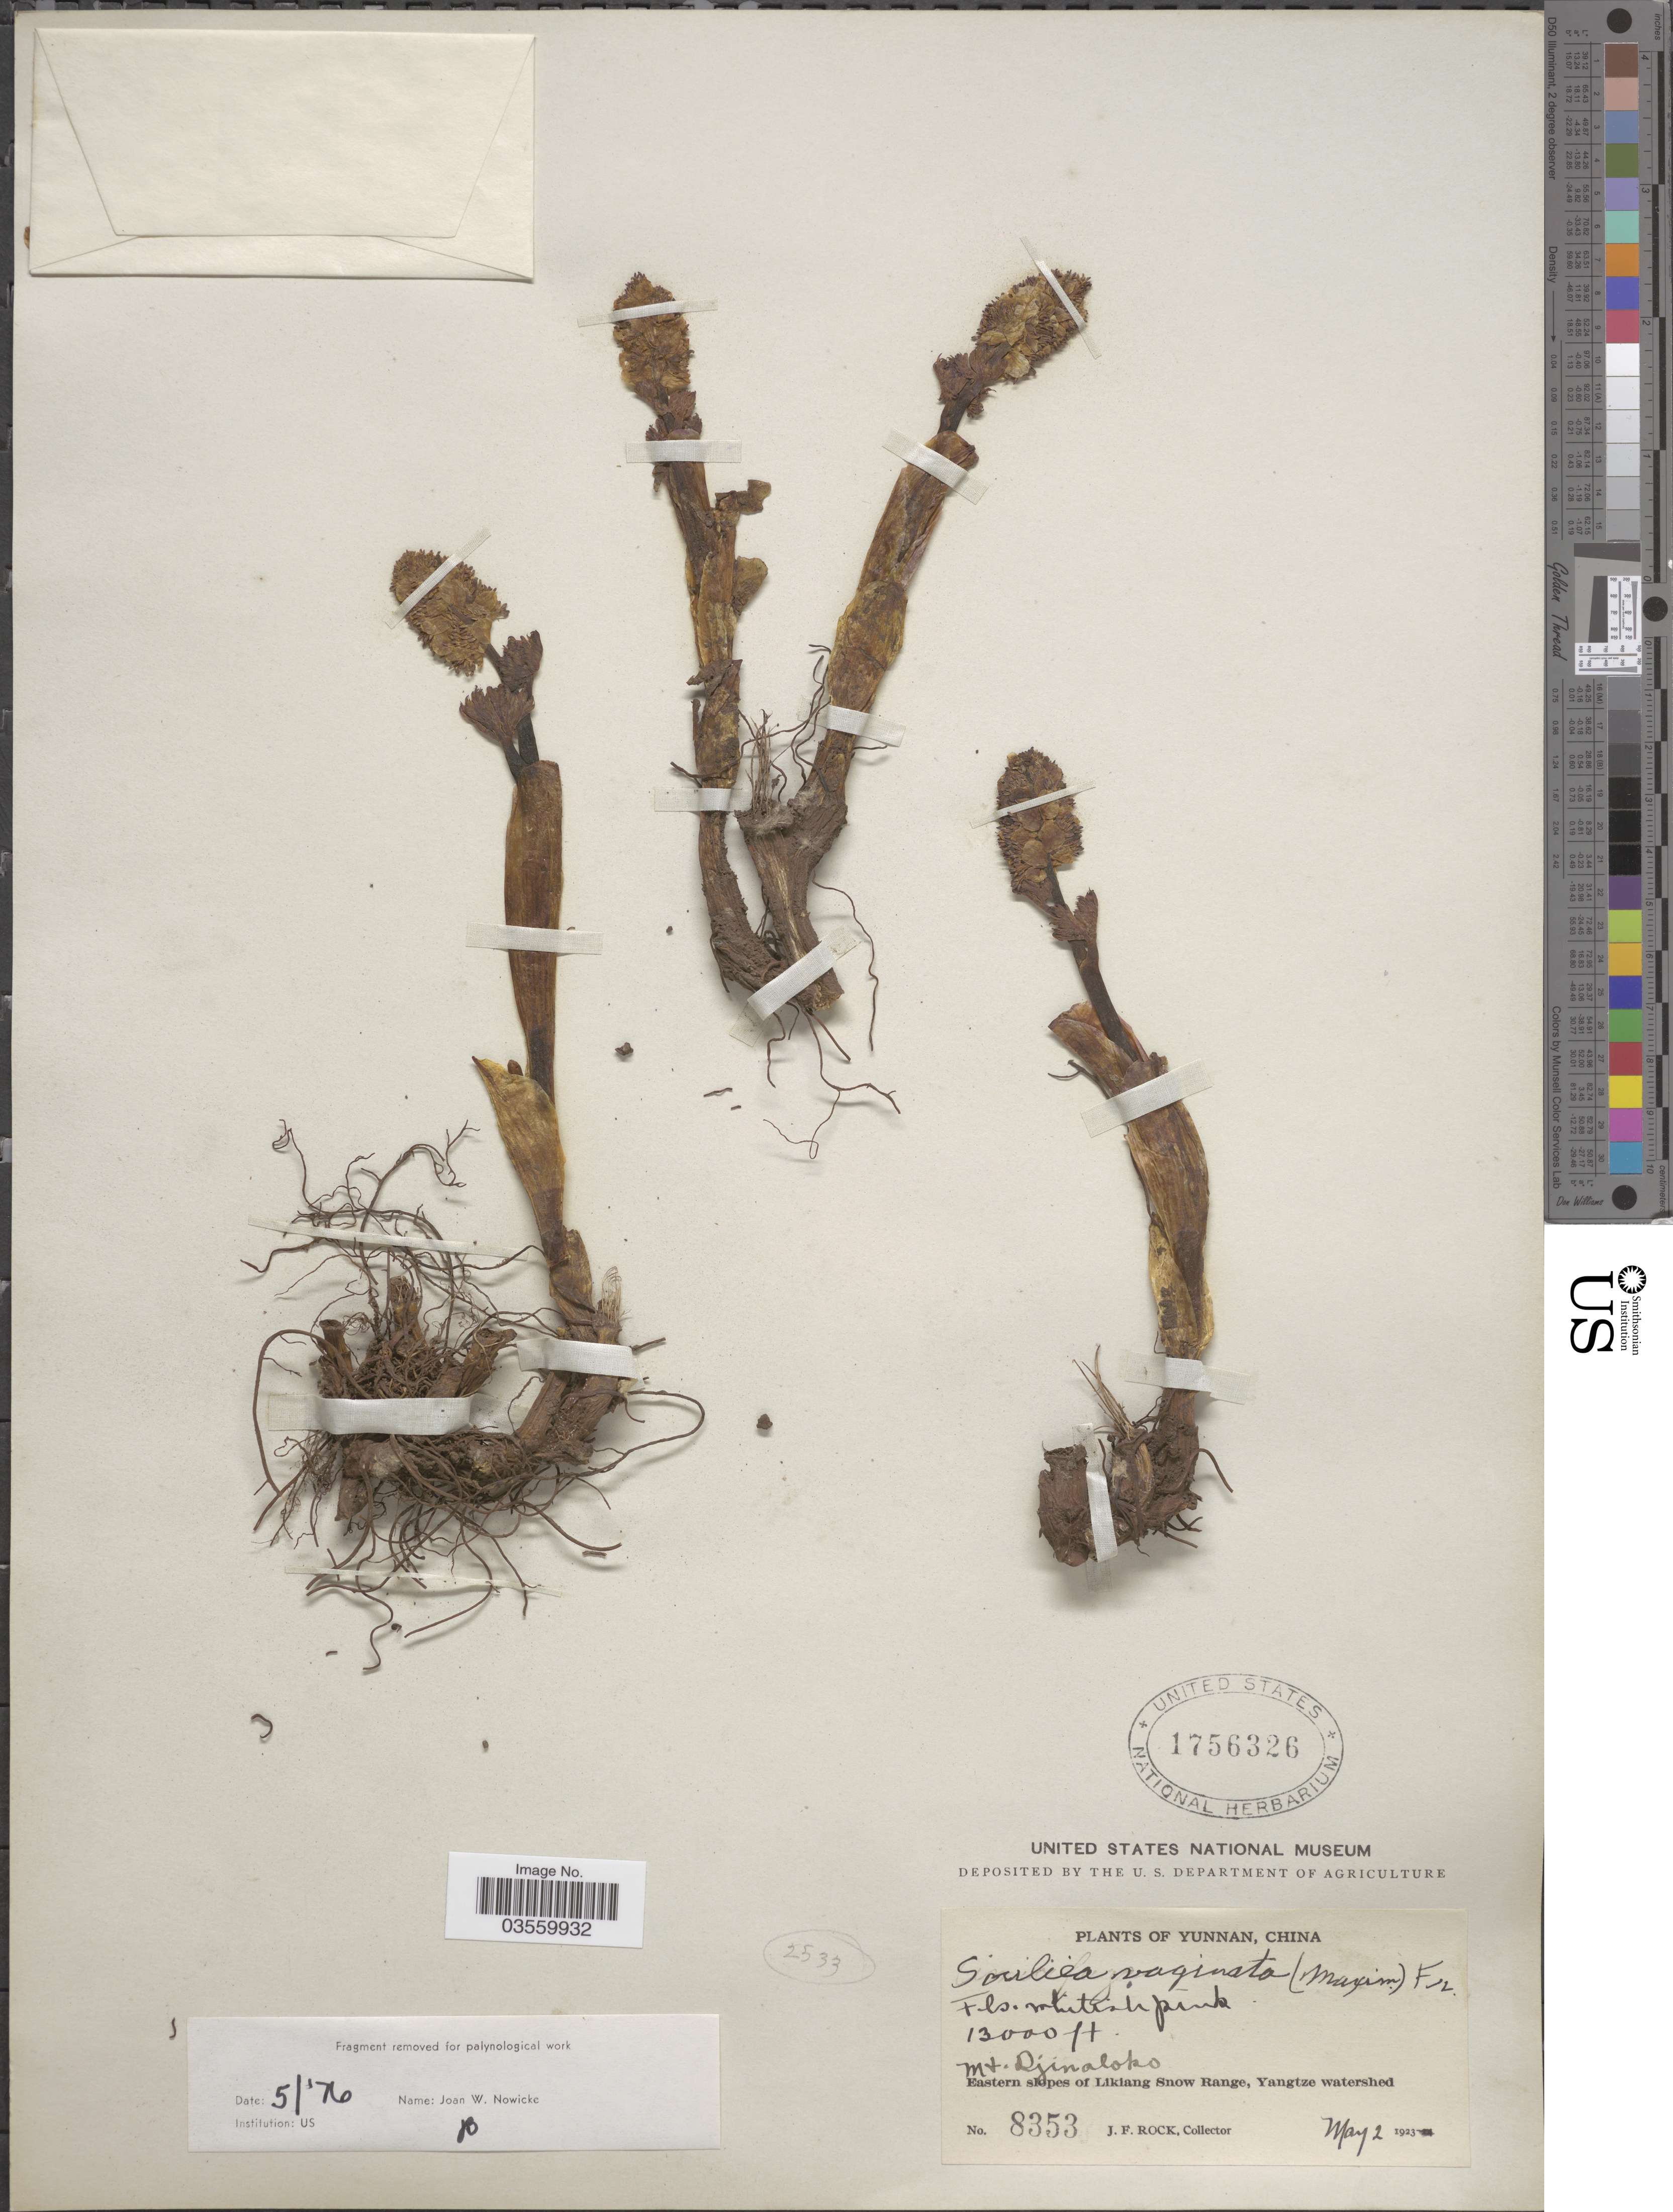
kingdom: Plantae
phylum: Tracheophyta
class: Magnoliopsida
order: Ranunculales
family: Ranunculaceae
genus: Actaea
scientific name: Actaea vaginata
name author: (Maxim.) J. Compton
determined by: Strong, Mark T., (BOT), Smithsonian Institution - National Museum of Natural History (UNITED STATES)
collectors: J. Rock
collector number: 8353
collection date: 1923-05-02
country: China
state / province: Yunnan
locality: Mt. Djinaloko. Eastern slopes of Likiang Snow Range, Yangtze watershed.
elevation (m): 3962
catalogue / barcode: US 1756326